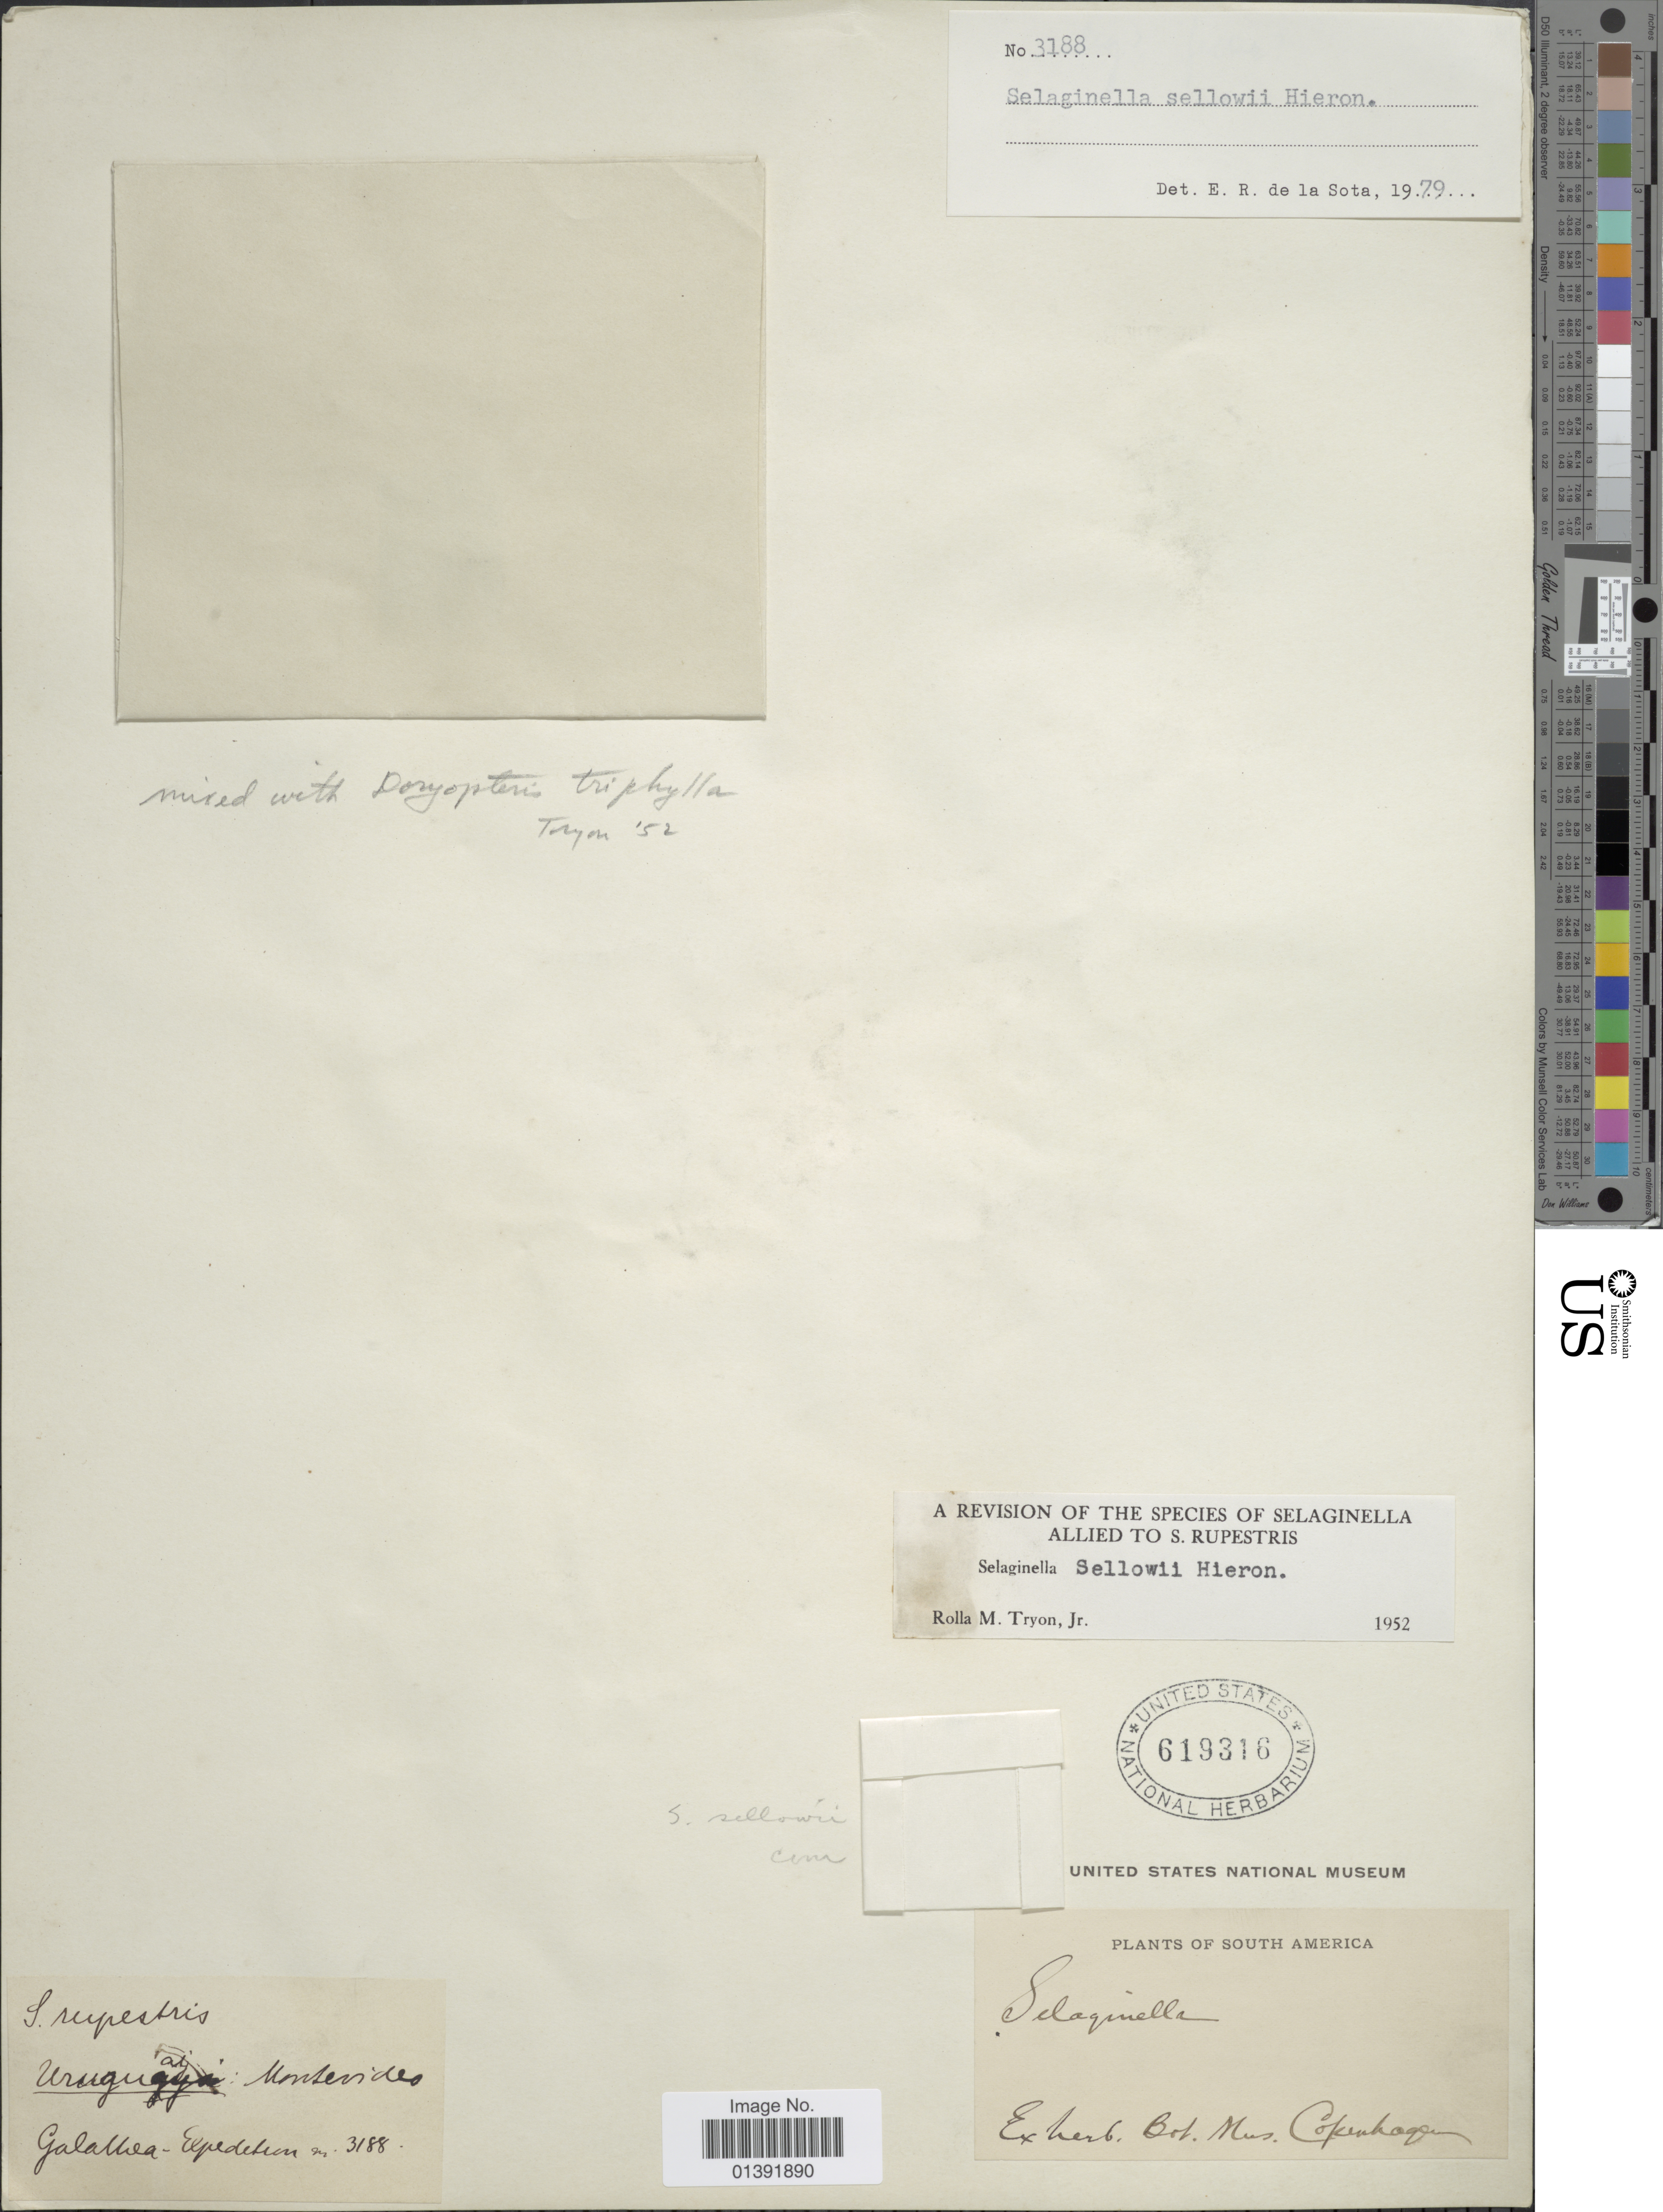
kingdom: Plantae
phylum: Tracheophyta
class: Lycopodiopsida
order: Selaginellales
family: Selaginellaceae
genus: Selaginella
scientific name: Selaginella sellowii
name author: Hieron.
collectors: Galathea Expedition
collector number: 3188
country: Uruguay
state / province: Montevideo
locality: South America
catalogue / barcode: US 619316